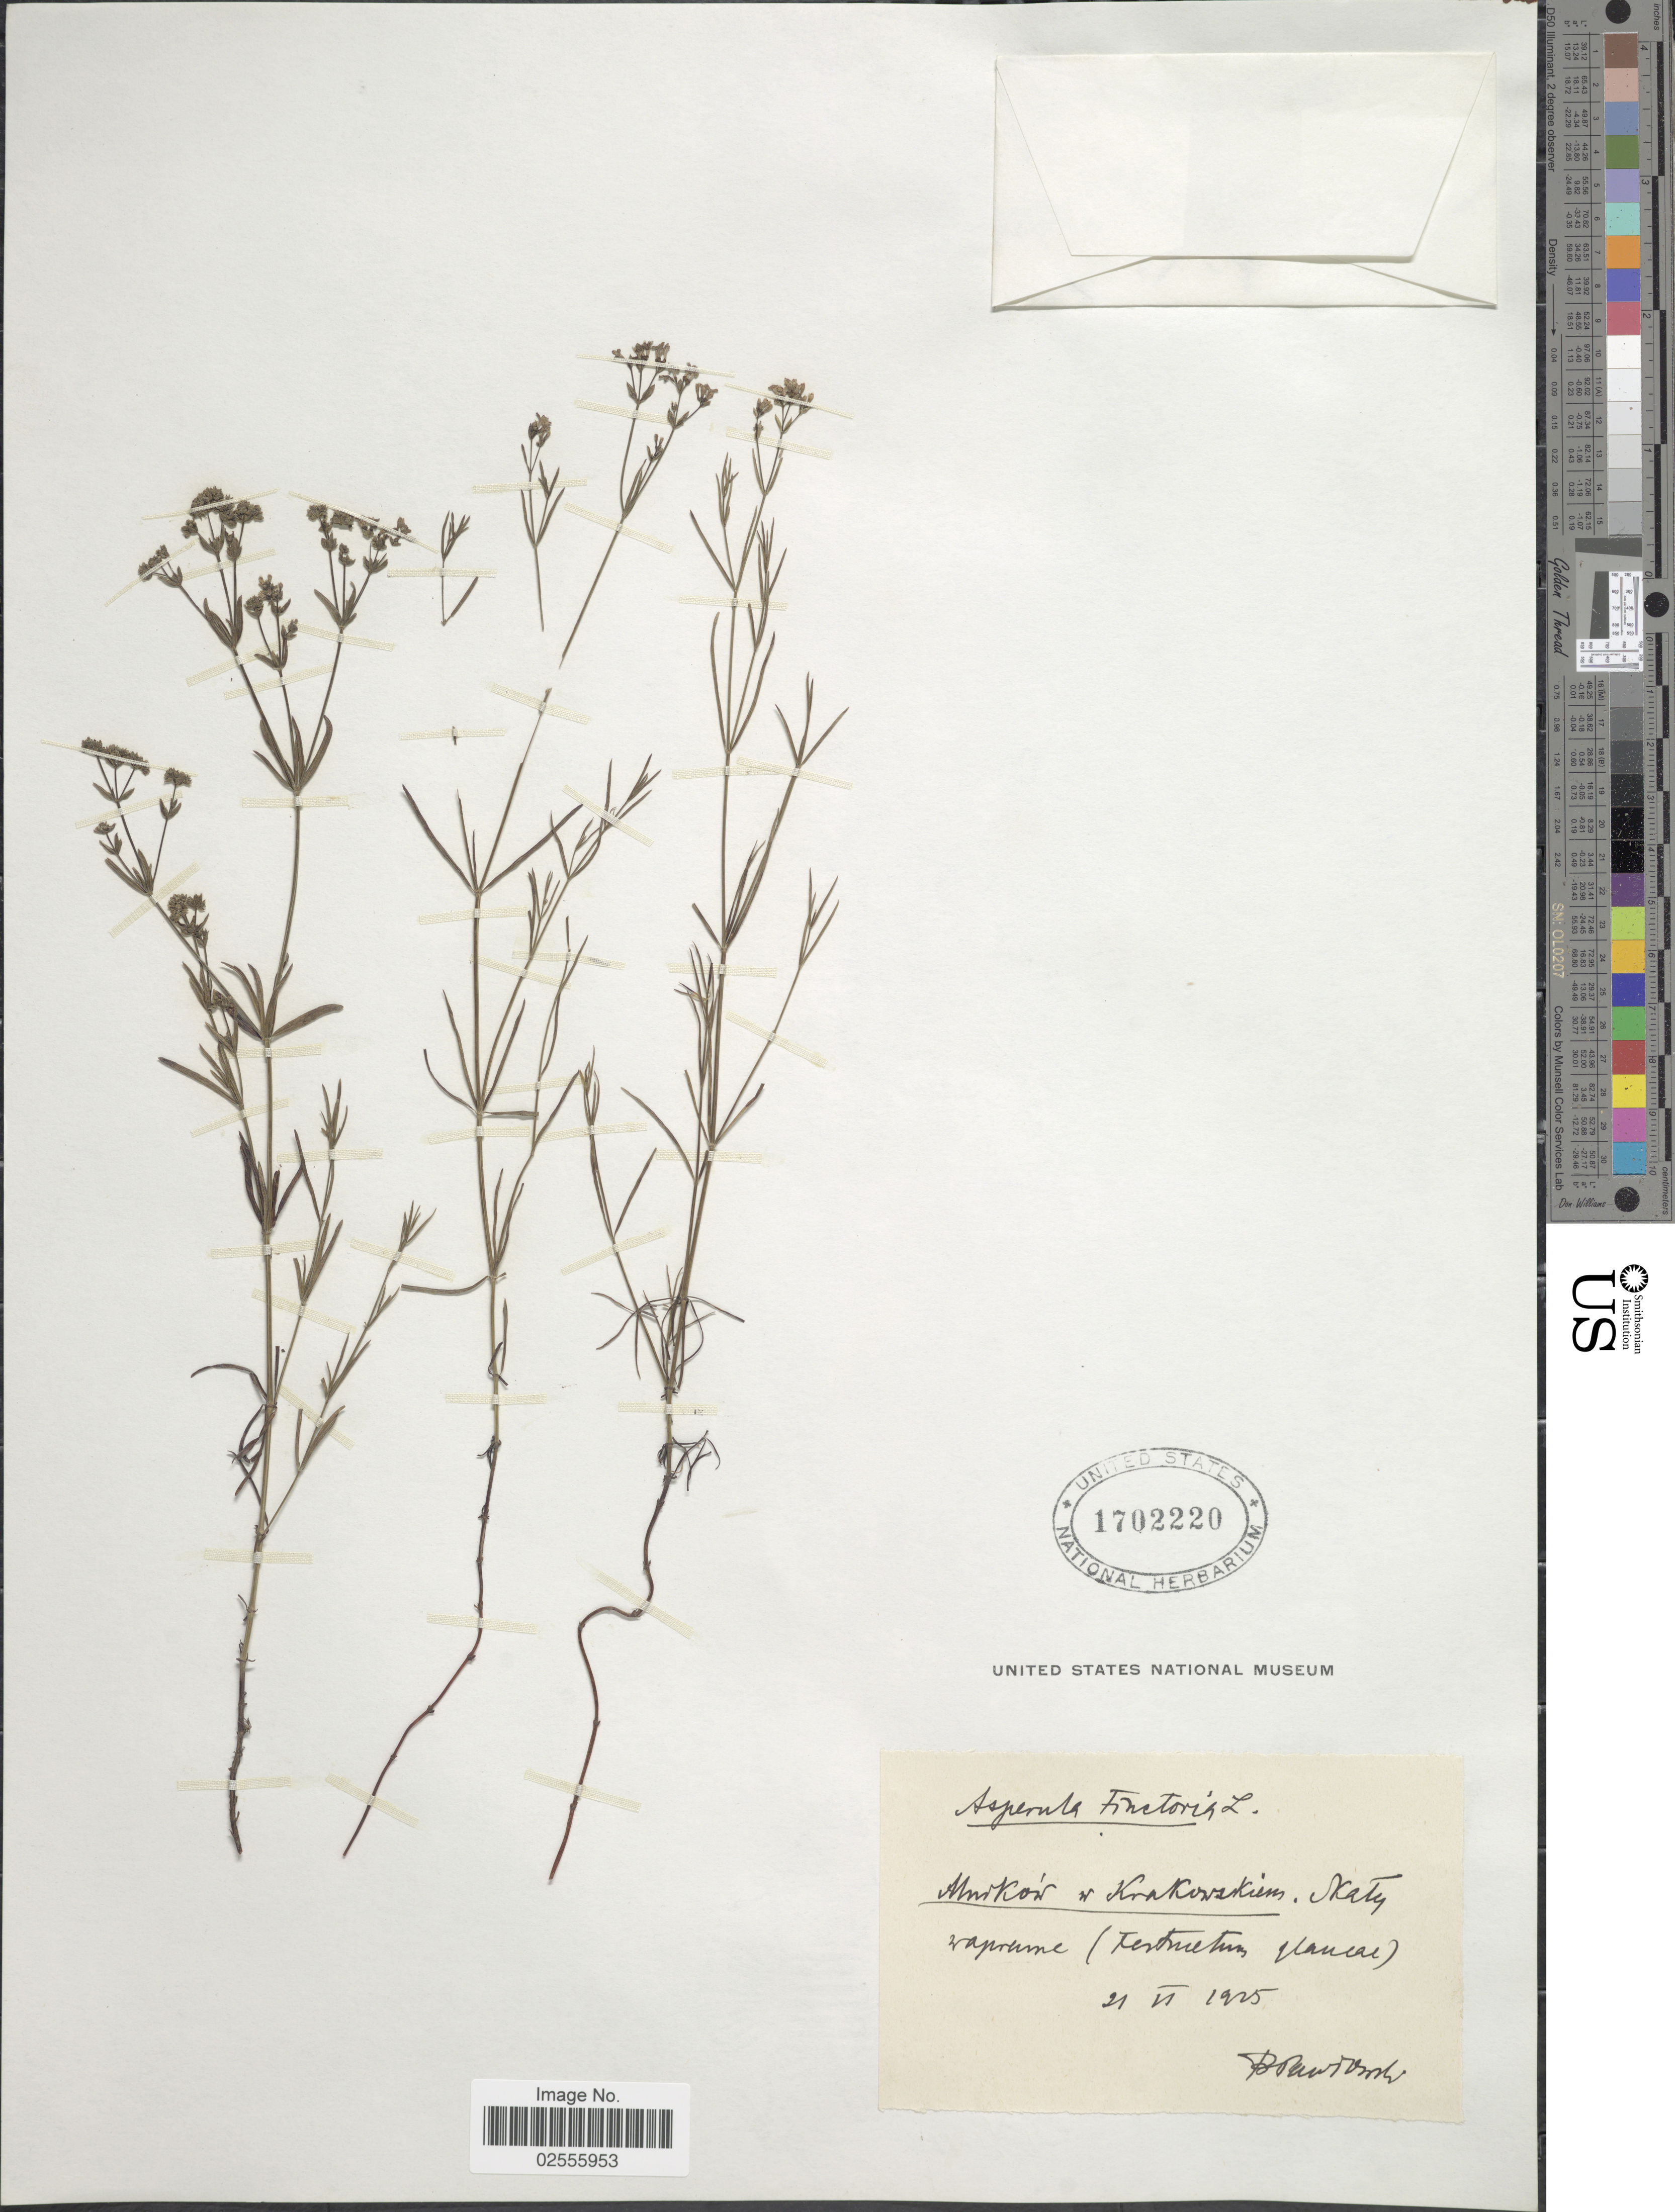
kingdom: Plantae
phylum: Tracheophyta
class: Magnoliopsida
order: Gentianales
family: Rubiaceae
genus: Asperula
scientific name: Asperula tinctoria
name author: L.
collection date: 1925-06-21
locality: Alnkow w Krakowzkium, Katy waprume (testruetum Vancal) [interpreted]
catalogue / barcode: US 1702220